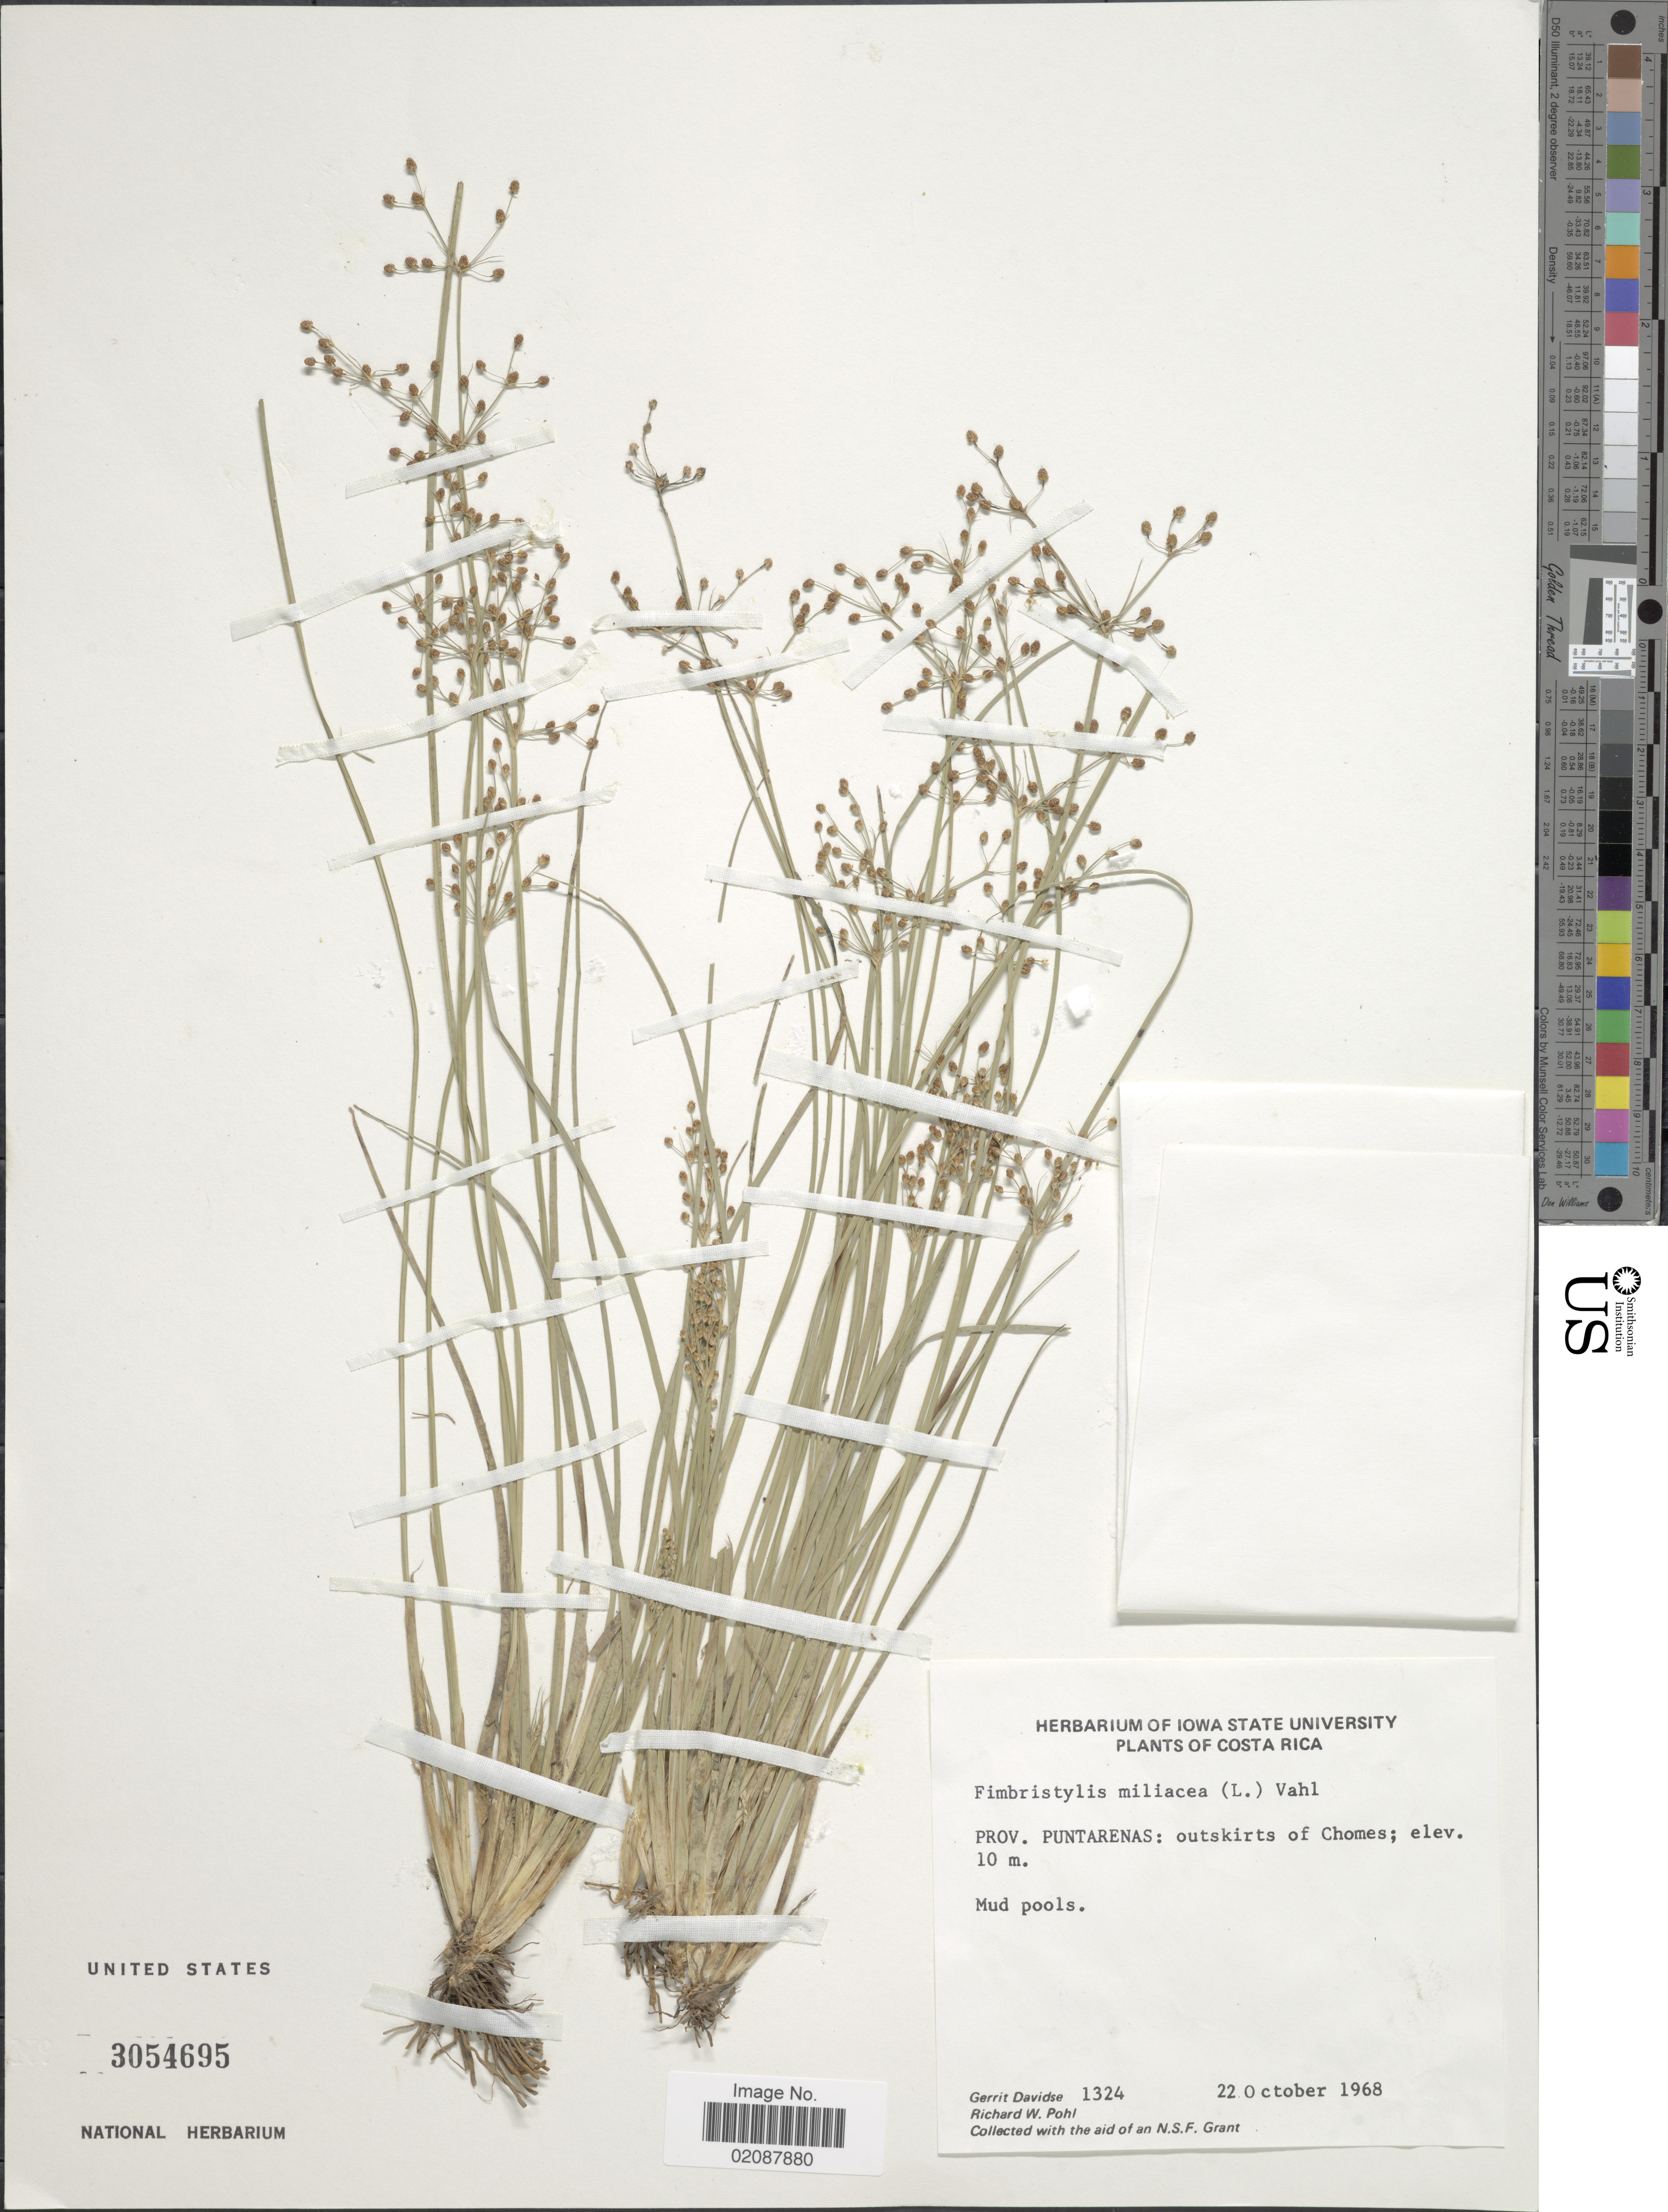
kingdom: Plantae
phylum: Tracheophyta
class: Liliopsida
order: Poales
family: Cyperaceae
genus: Fimbristylis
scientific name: Fimbristylis littoralis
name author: Gaudich.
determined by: Strong, M. T., (US), Smithsonian Institution - National Museum of Natural History (UNITED STATES)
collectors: G. Davidse & R. W. Pohl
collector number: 1324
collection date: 1968-10-22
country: Costa Rica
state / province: Puntarenas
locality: Prov. Puntarenas: outskirts of Chomes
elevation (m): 10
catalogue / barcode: US 3054695